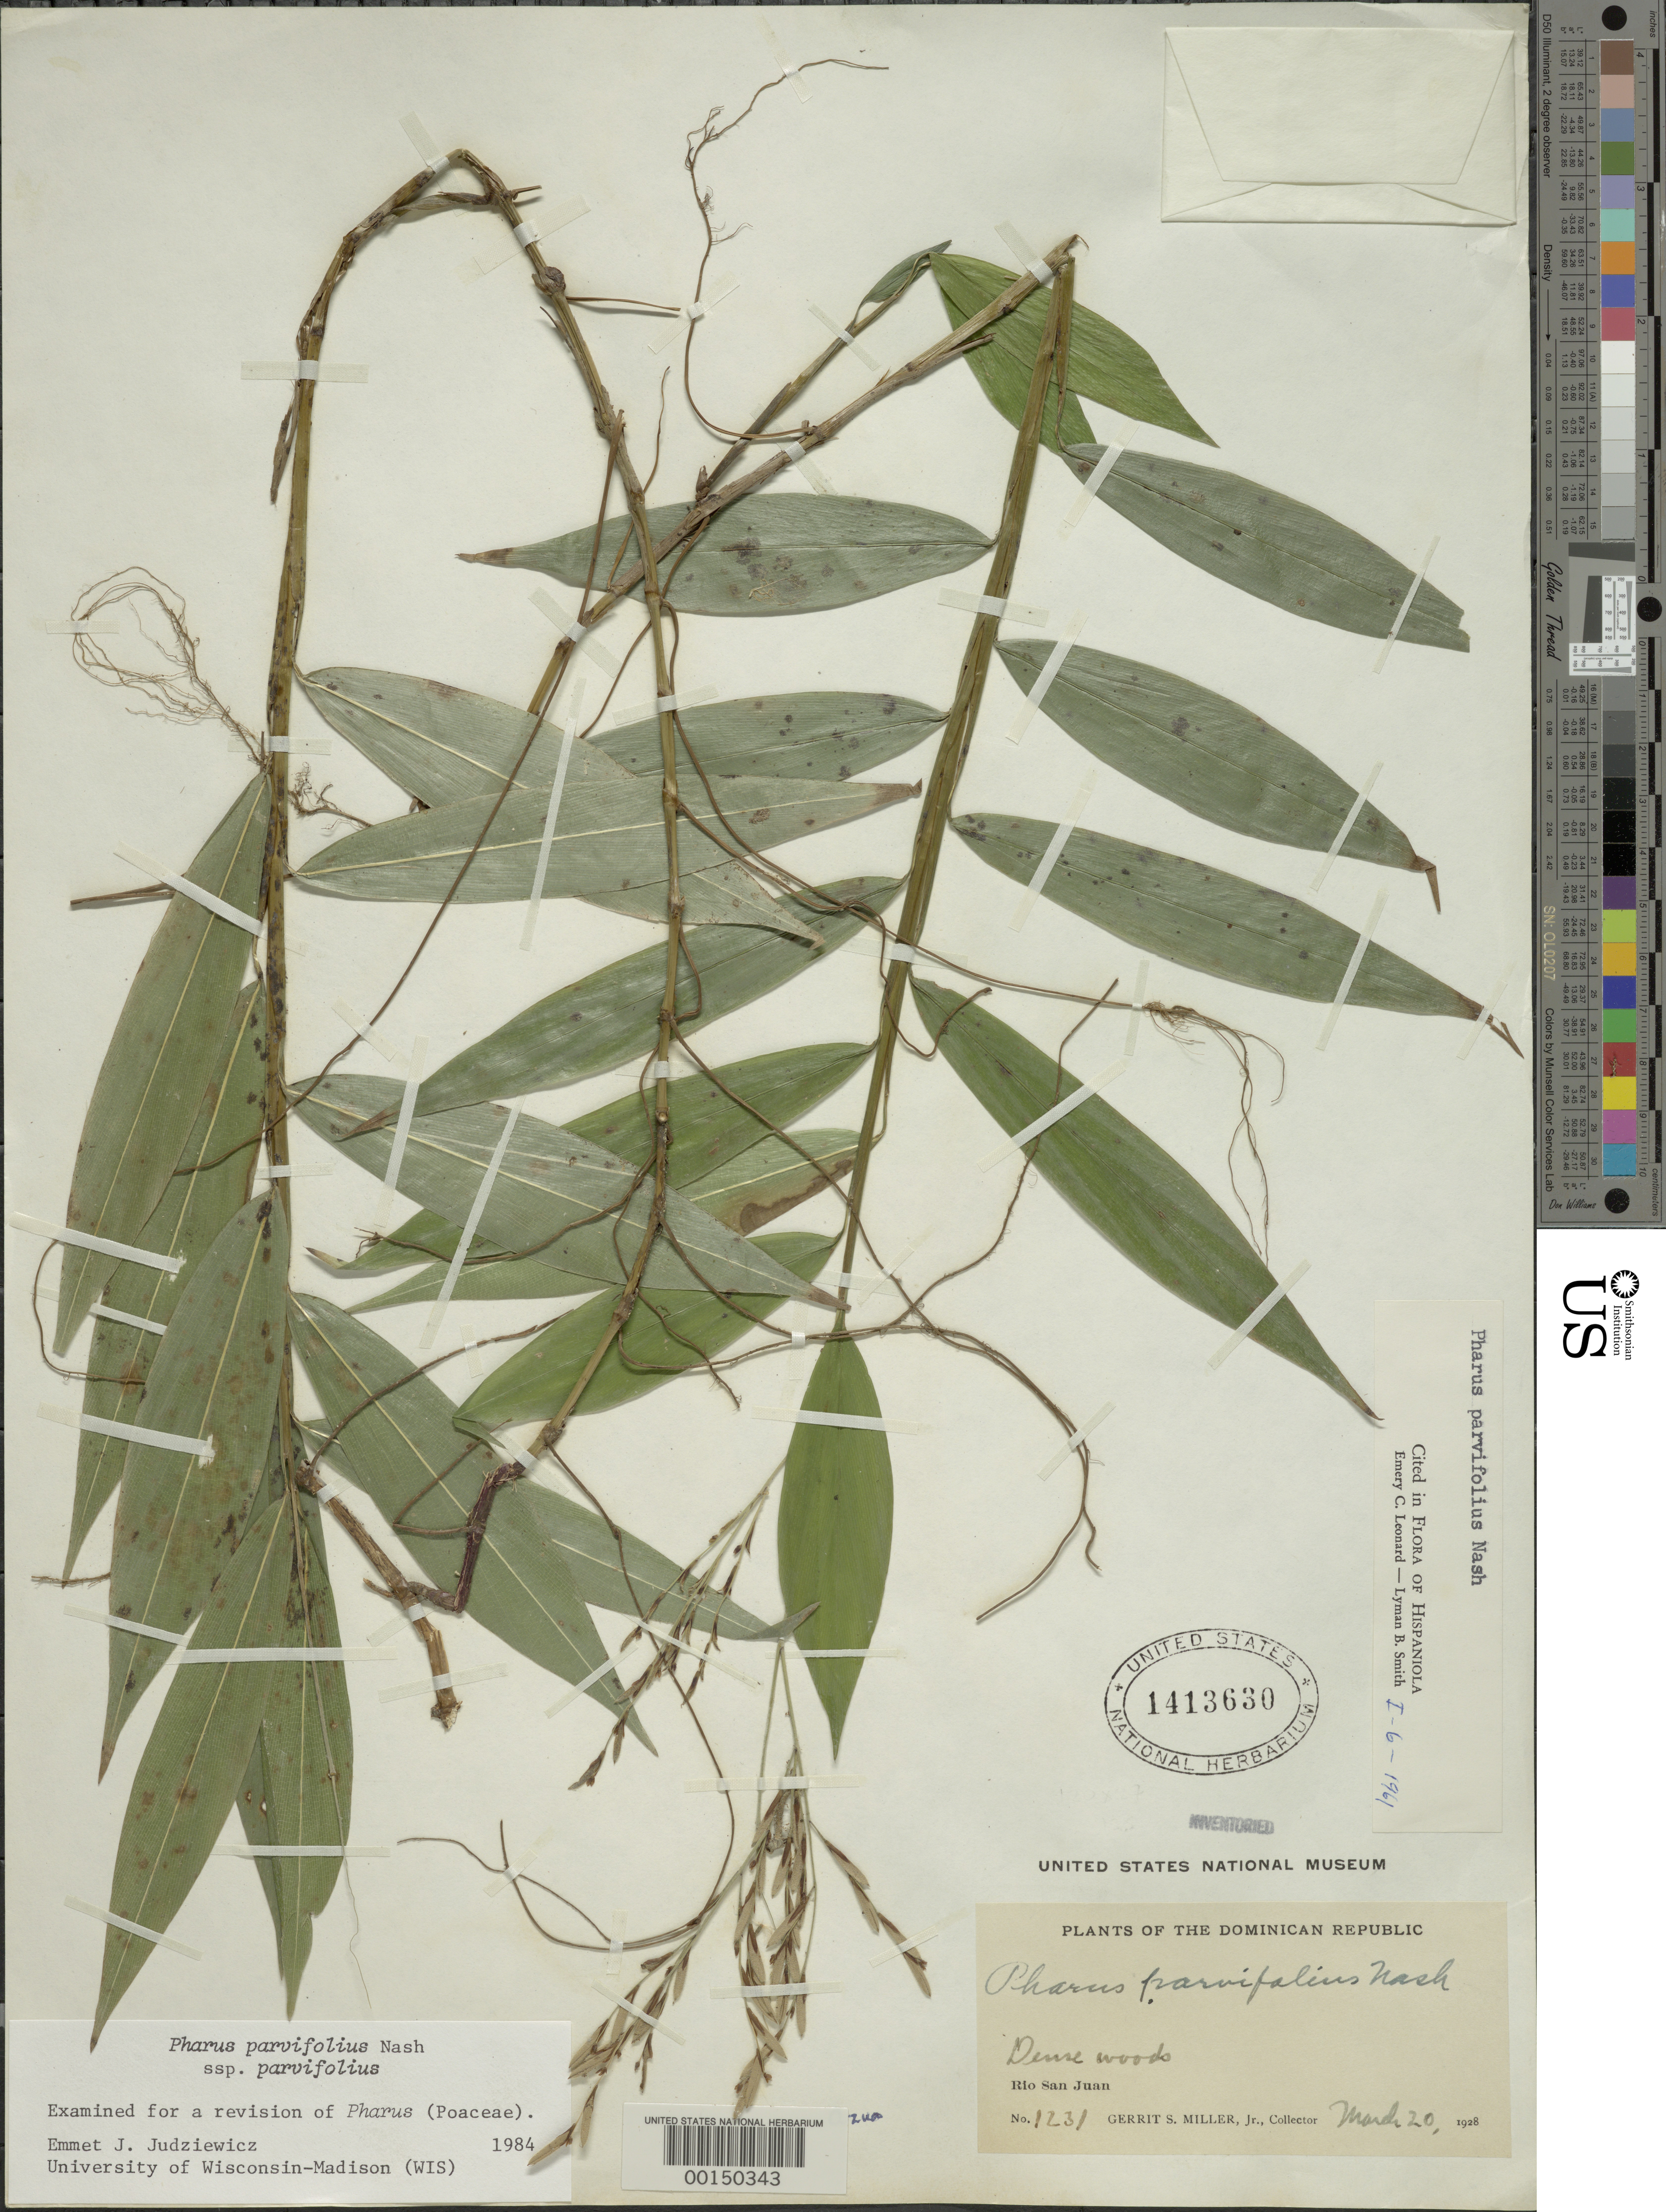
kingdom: Plantae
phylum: Tracheophyta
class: Liliopsida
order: Poales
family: Poaceae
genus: Pharus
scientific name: Pharus parvifolius subsp. parvifolius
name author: Nash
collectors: G. S. Miller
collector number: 1231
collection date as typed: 20 Mar 1928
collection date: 1928-03-20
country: Dominican Republic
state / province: San Juan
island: Hispaniola Island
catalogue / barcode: US 1413630